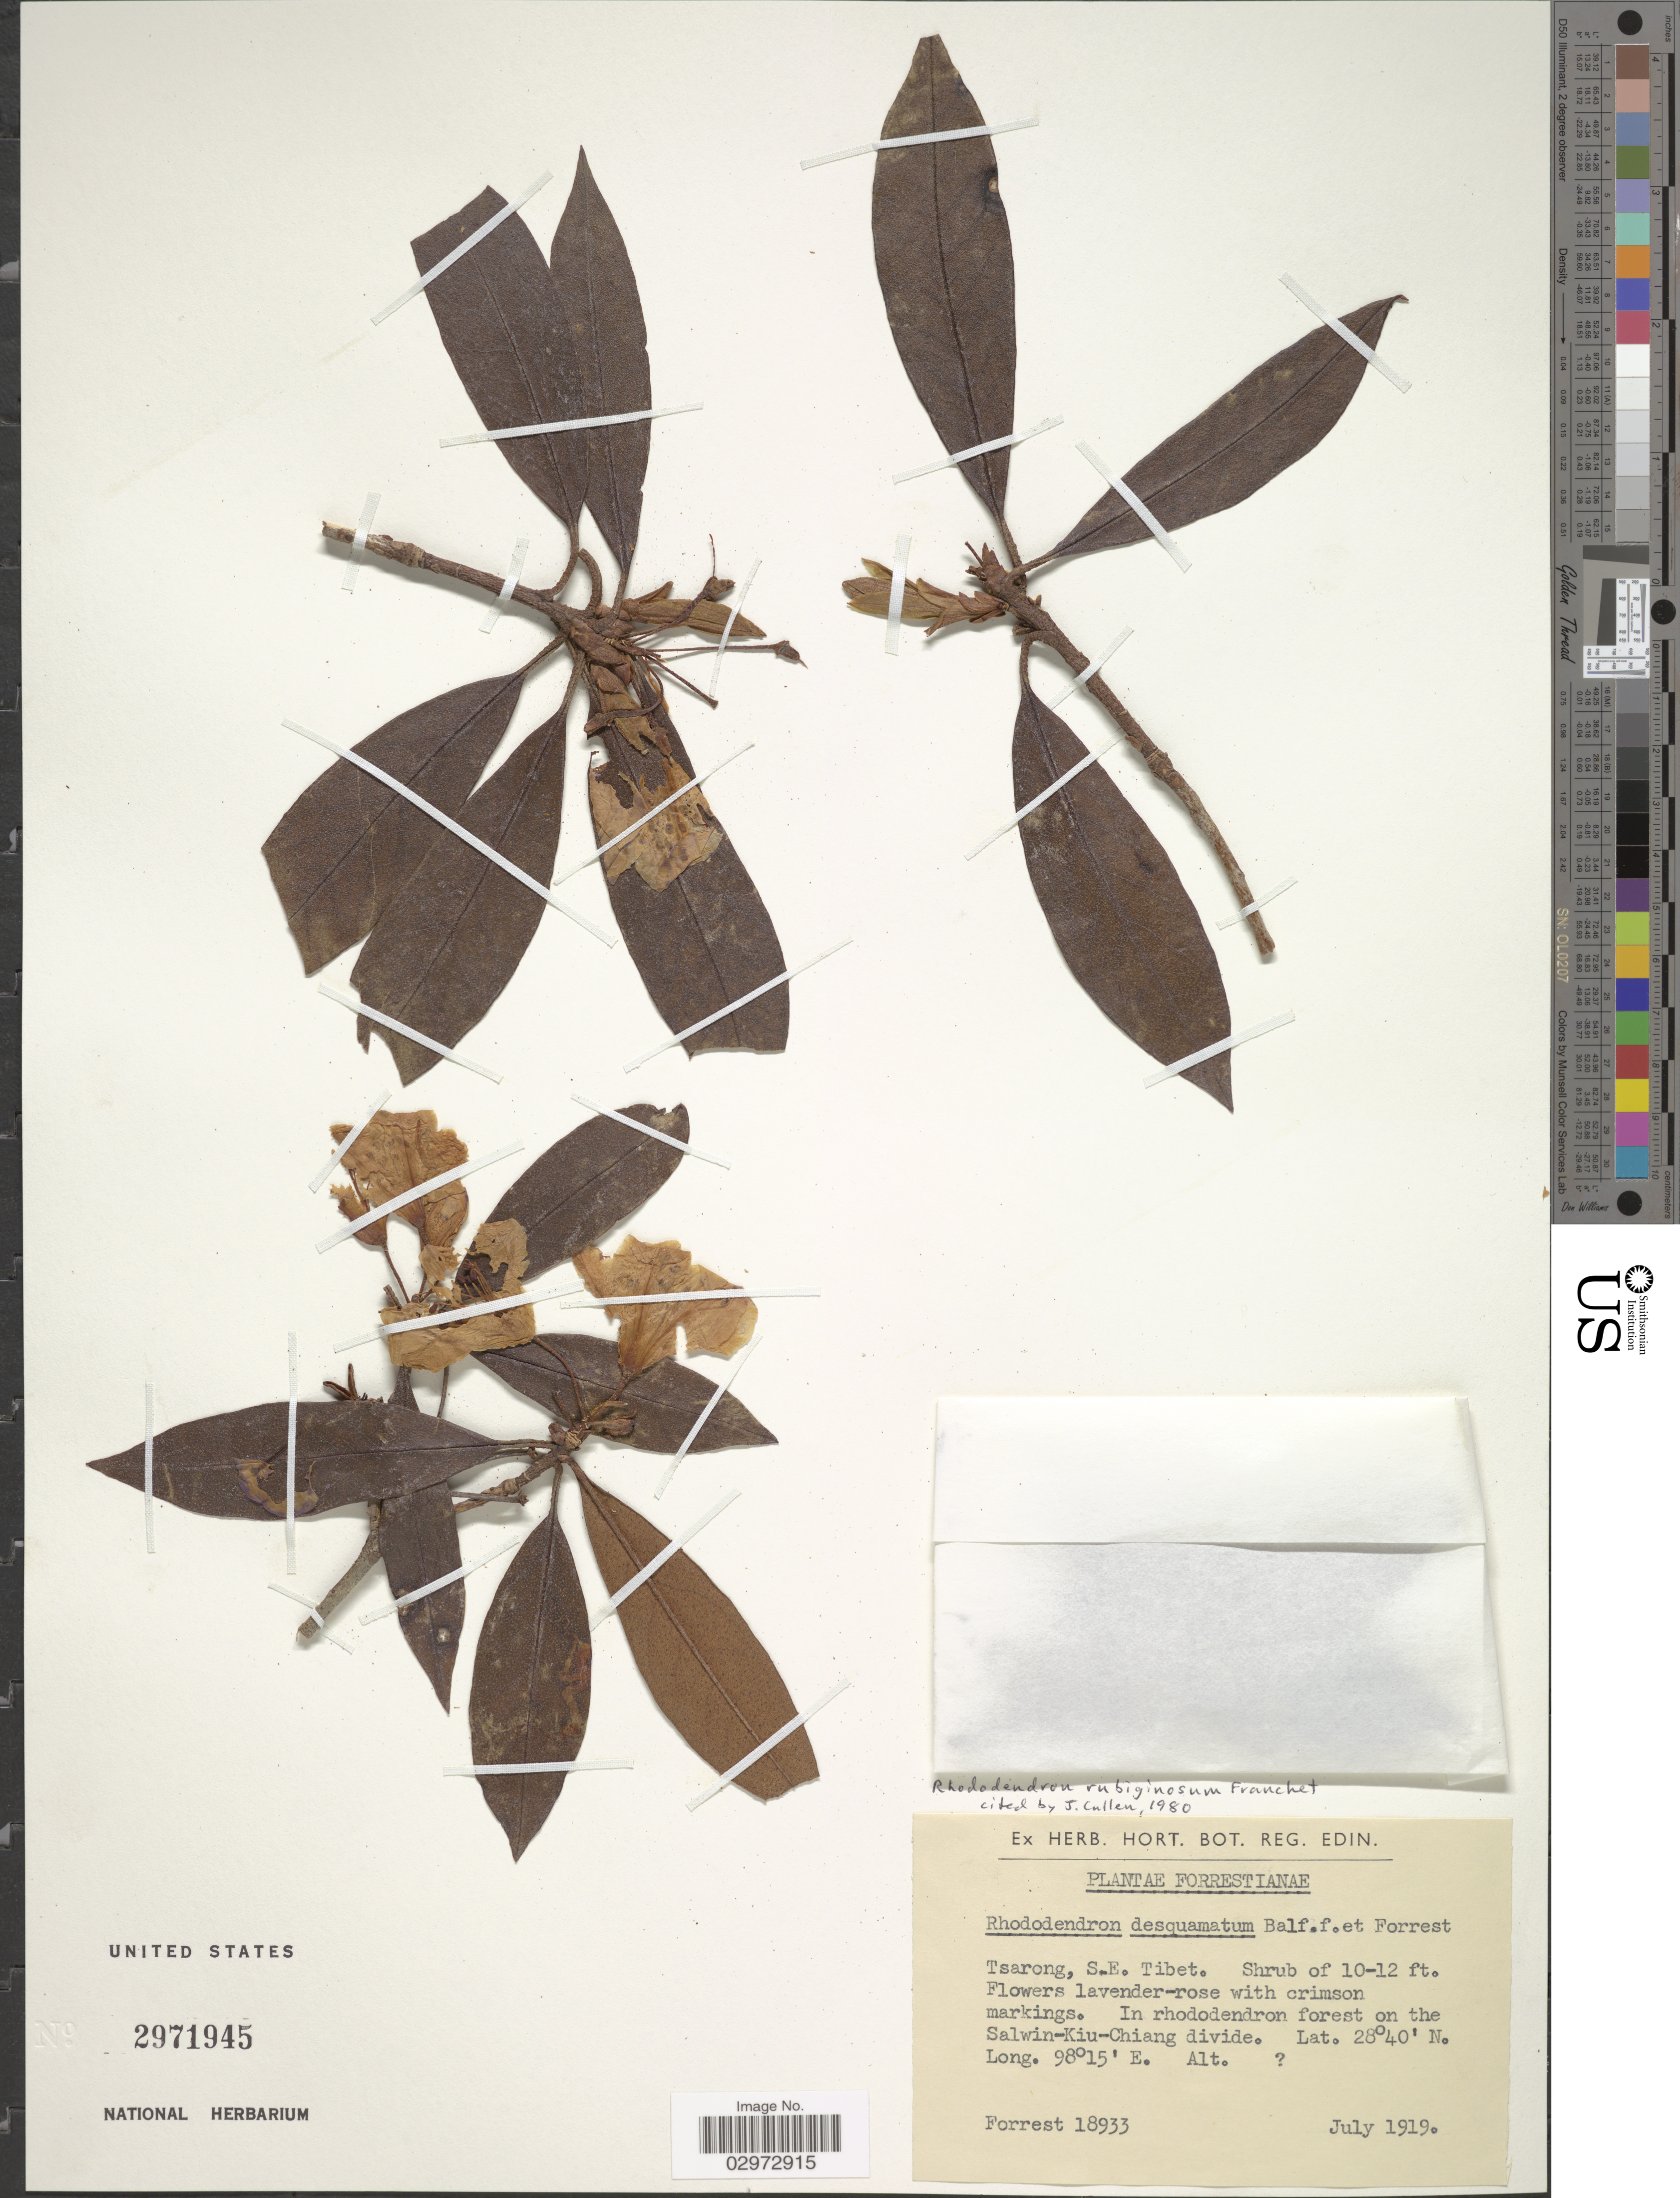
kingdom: Plantae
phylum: Tracheophyta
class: Magnoliopsida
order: Ericales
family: Ericaceae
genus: Rhododendron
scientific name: Rhododendron rubiginosum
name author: Franch.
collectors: -. Forrest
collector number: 18933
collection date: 1919-07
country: China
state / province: Xizang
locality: Tsarong, S.E. Tibet, in rhododendron forest on the Salwin-Kiu-Chiang divide.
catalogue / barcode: US 2971945